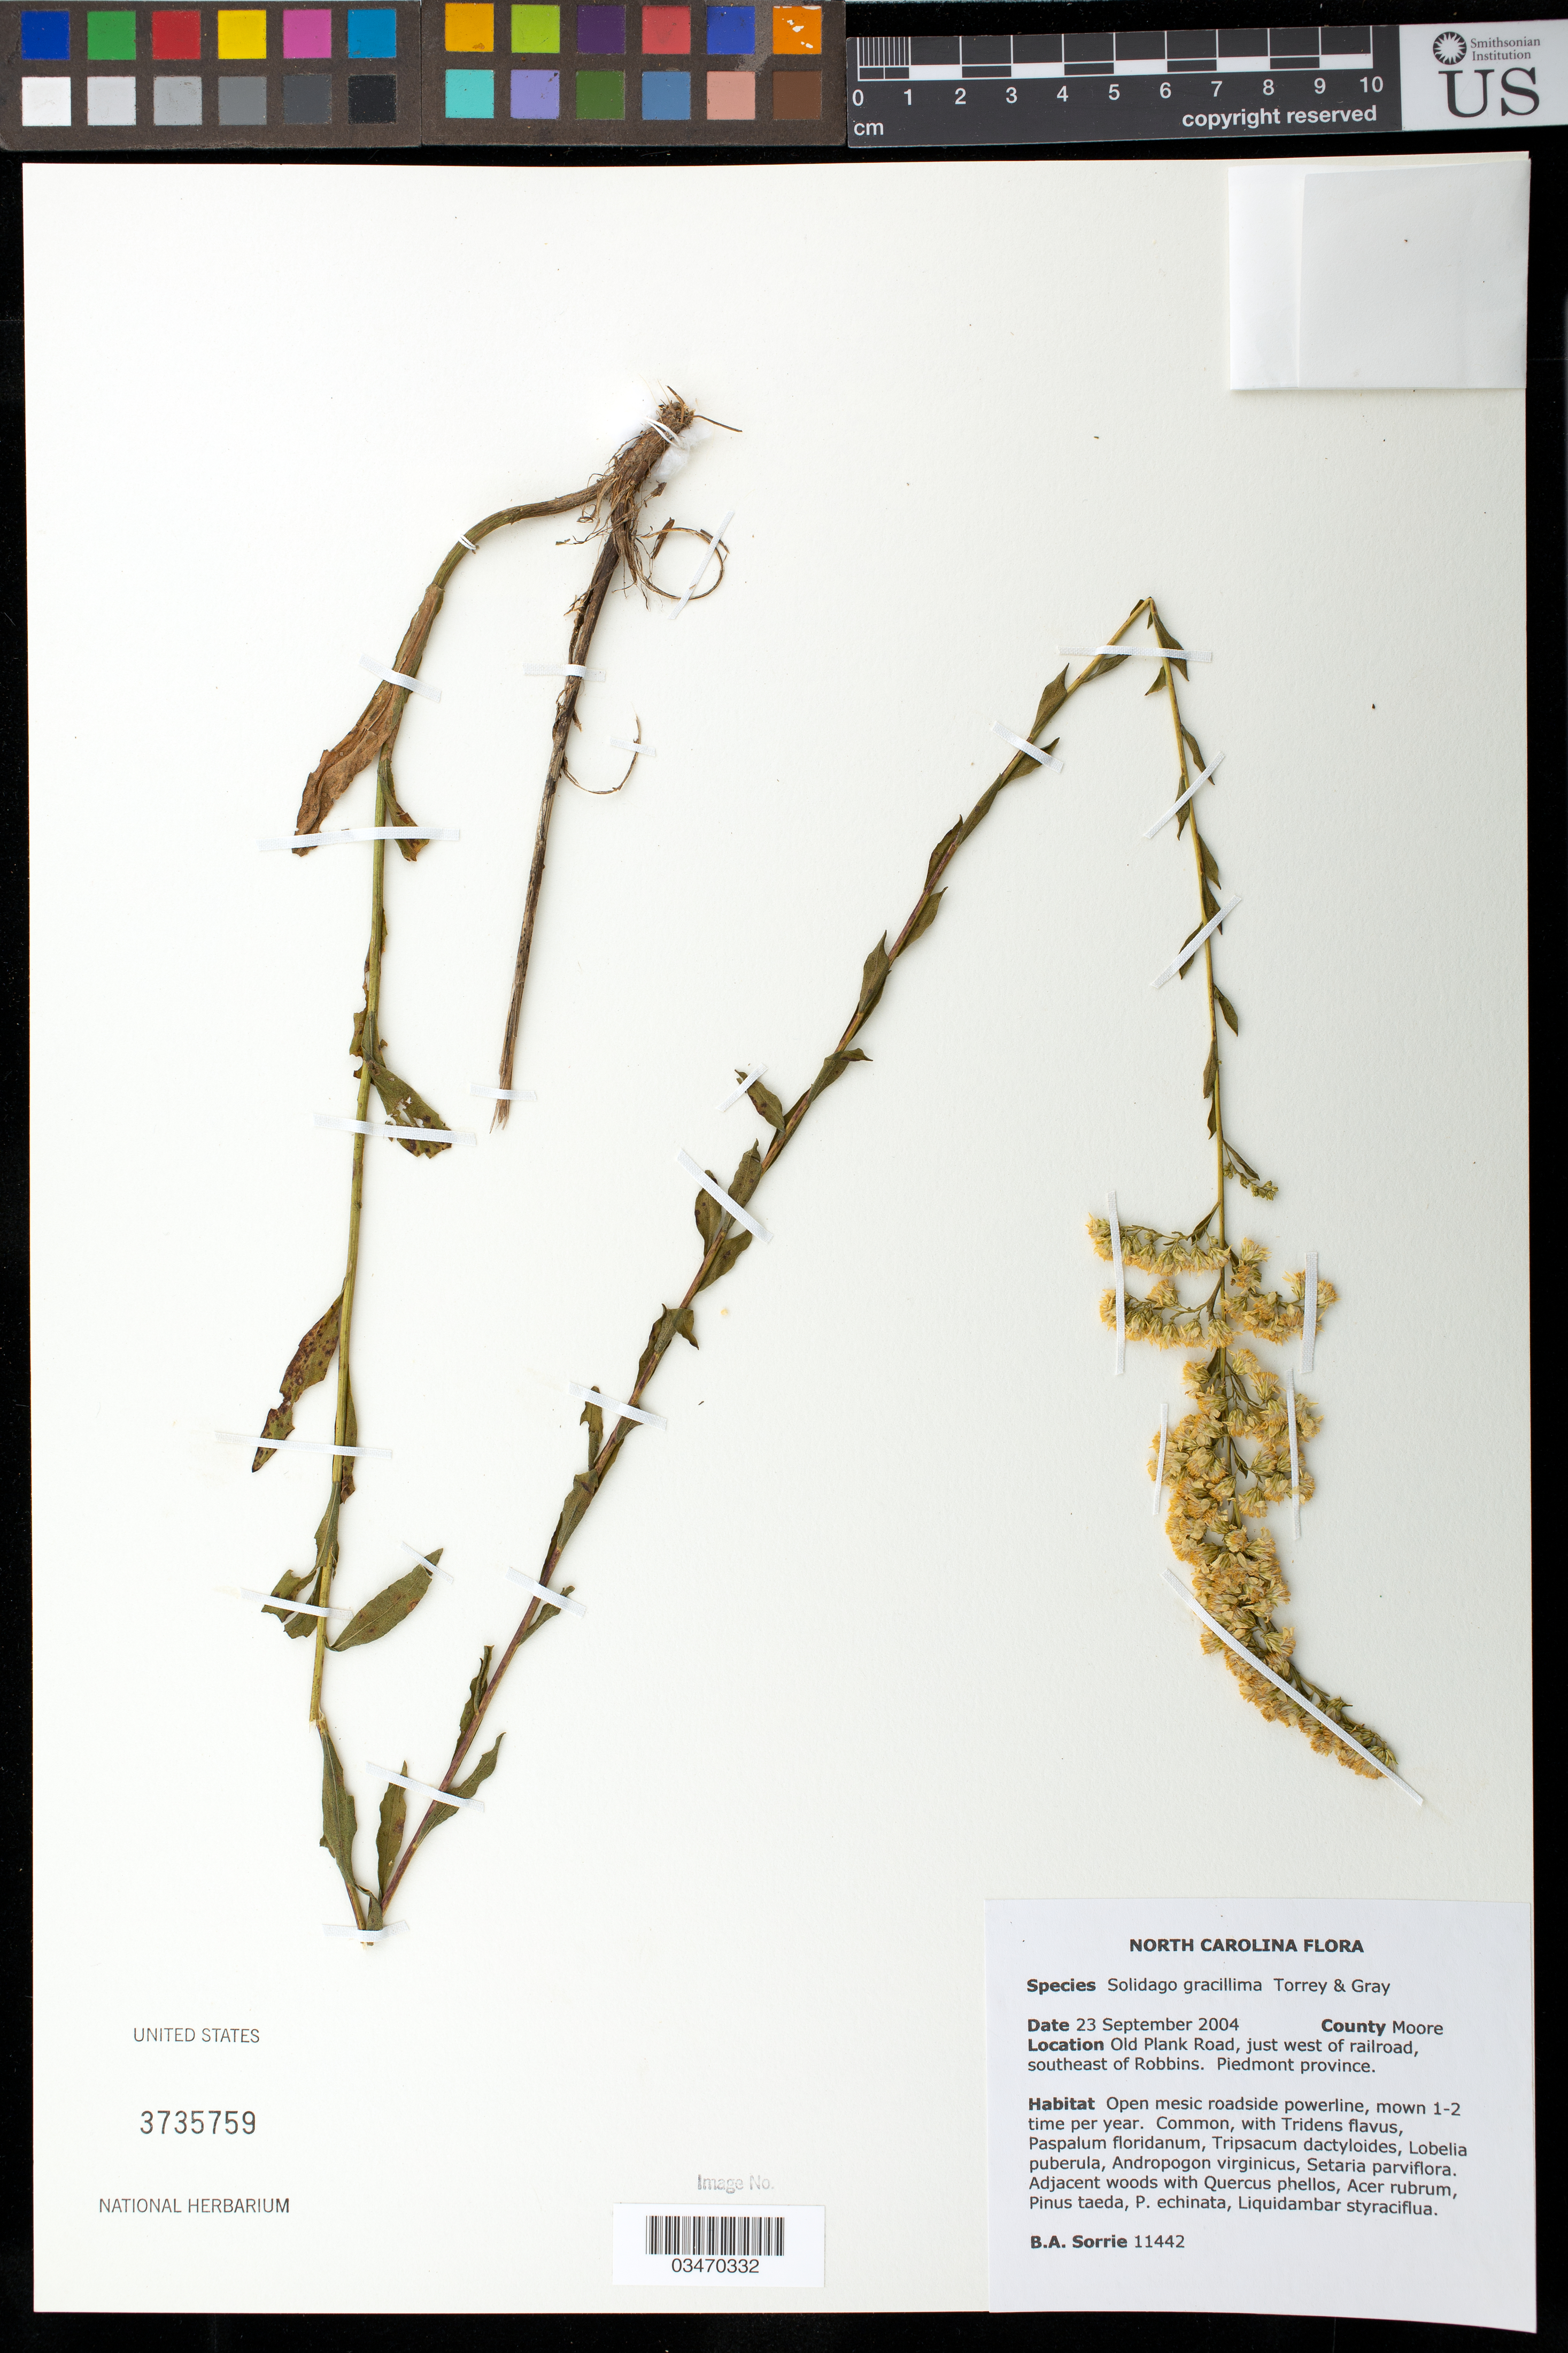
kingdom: Plantae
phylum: Tracheophyta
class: Magnoliopsida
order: Asterales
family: Asteraceae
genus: Solidago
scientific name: Solidago gracillima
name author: Torr. & A. Gray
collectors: B. A. Sorrie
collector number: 11442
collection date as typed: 23 Sep 2004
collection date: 2004-09-23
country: United States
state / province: North Carolina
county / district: Moore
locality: Old Plank Road, just W of railroad, SE of Robbins. Peidmont province.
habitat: Open mesic roadside powerline, mown 1-2 times a year.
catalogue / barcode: US 3735759